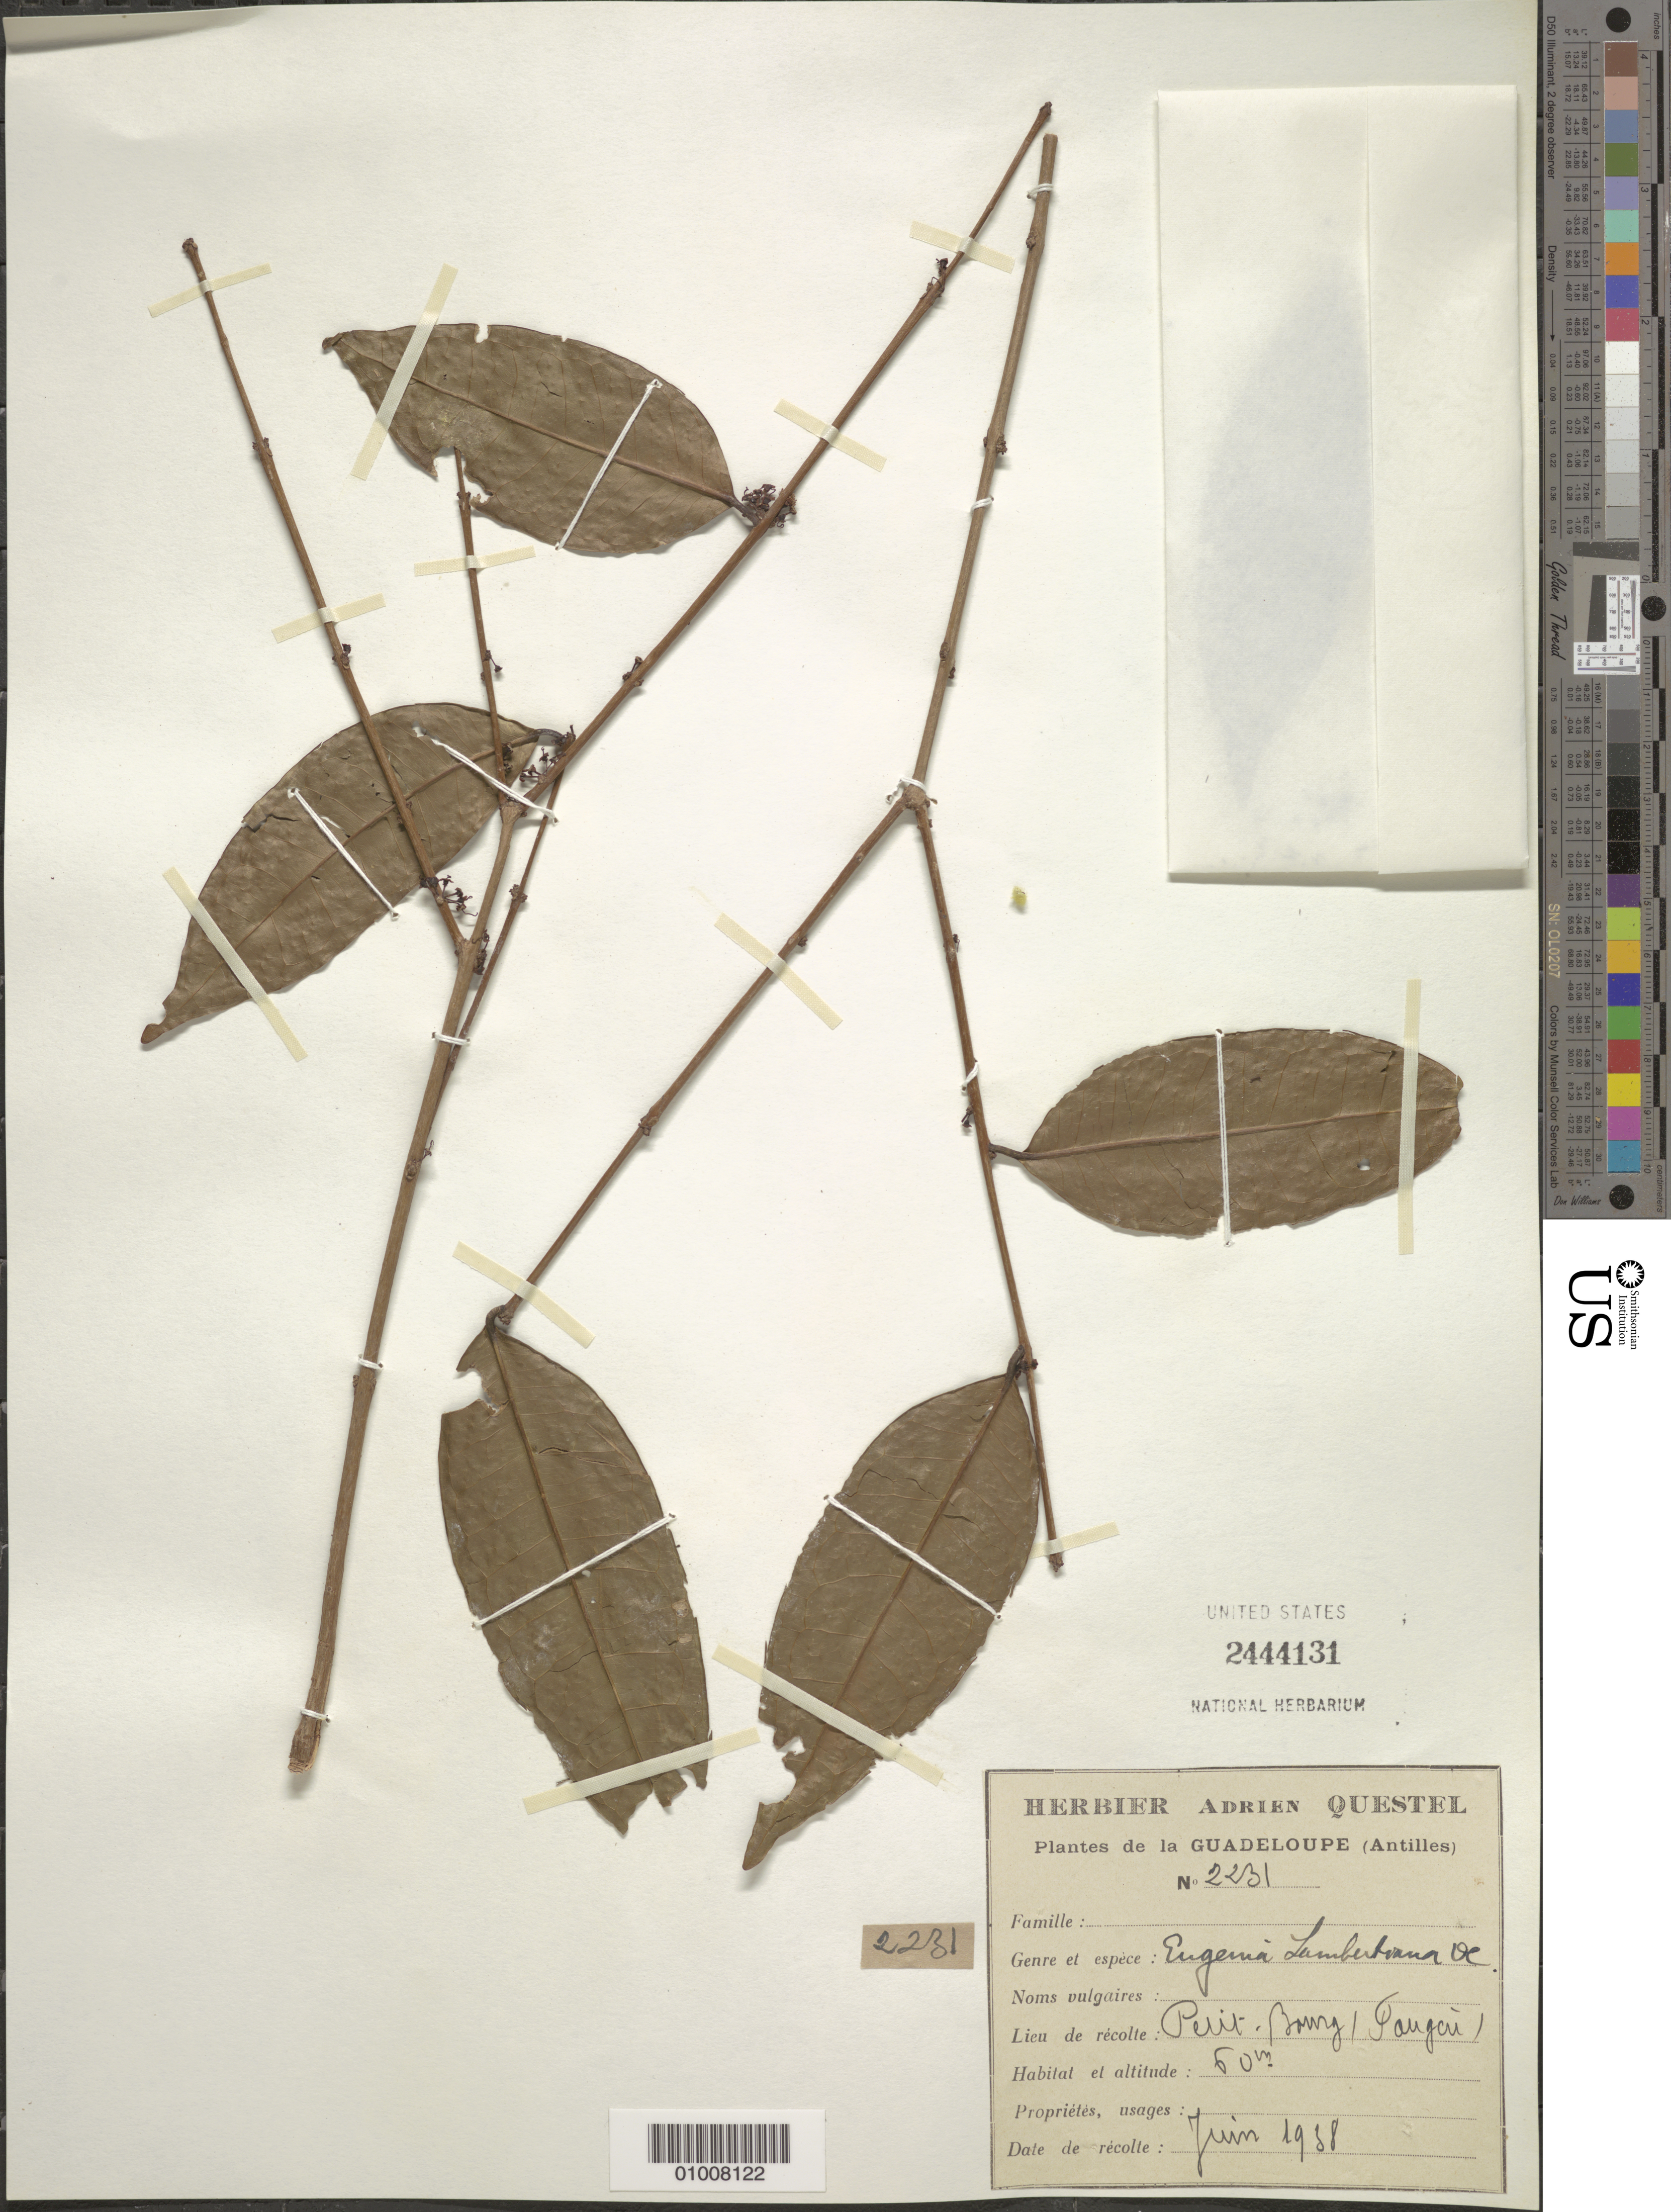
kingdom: Plantae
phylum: Tracheophyta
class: Magnoliopsida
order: Myrtales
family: Myrtaceae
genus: Eugenia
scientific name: Eugenia lambertiana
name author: DC.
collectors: A. Questel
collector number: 2231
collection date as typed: Jun 1938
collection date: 1938-06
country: Guadeloupe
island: Basse Terre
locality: Petit-Bourg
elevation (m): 60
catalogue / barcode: US 2444131